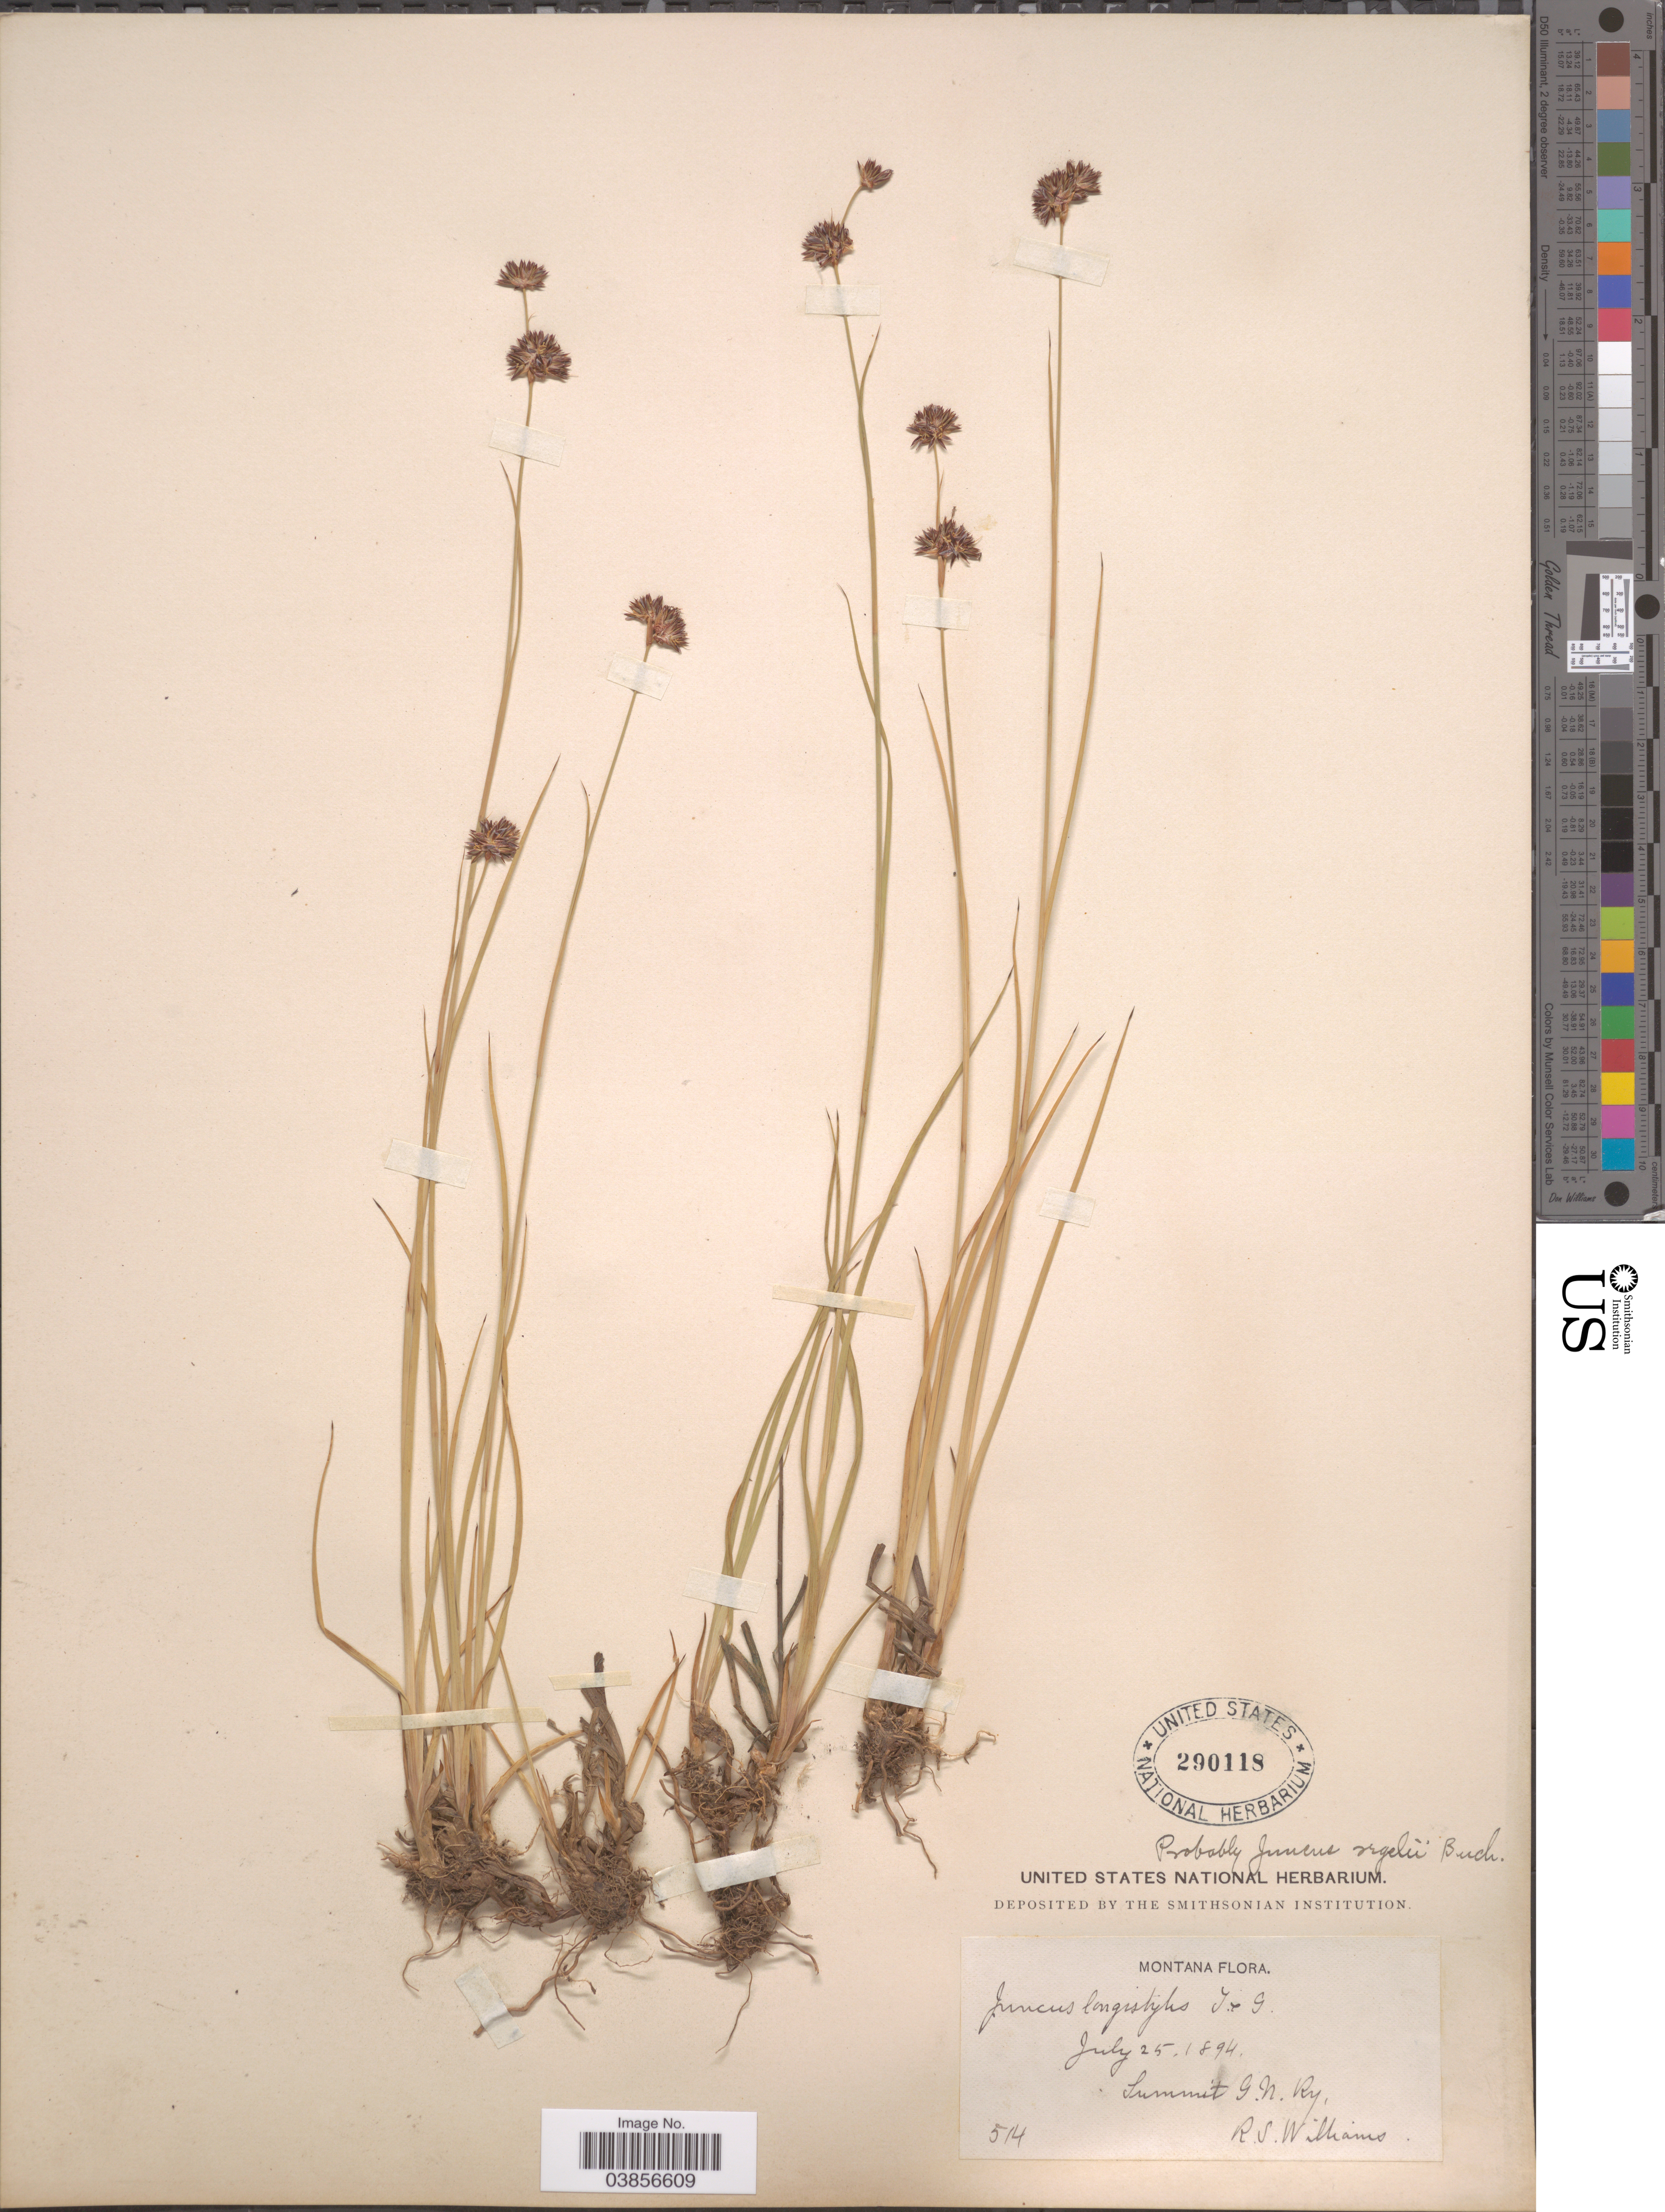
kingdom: Plantae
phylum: Tracheophyta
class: Liliopsida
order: Poales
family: Juncaceae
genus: Juncus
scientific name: Juncus regelii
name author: Buchenau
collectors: R. S. Williams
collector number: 514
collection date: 1894-07-25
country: United States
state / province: Montana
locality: Summit, G. N. Ry.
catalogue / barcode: US 290118